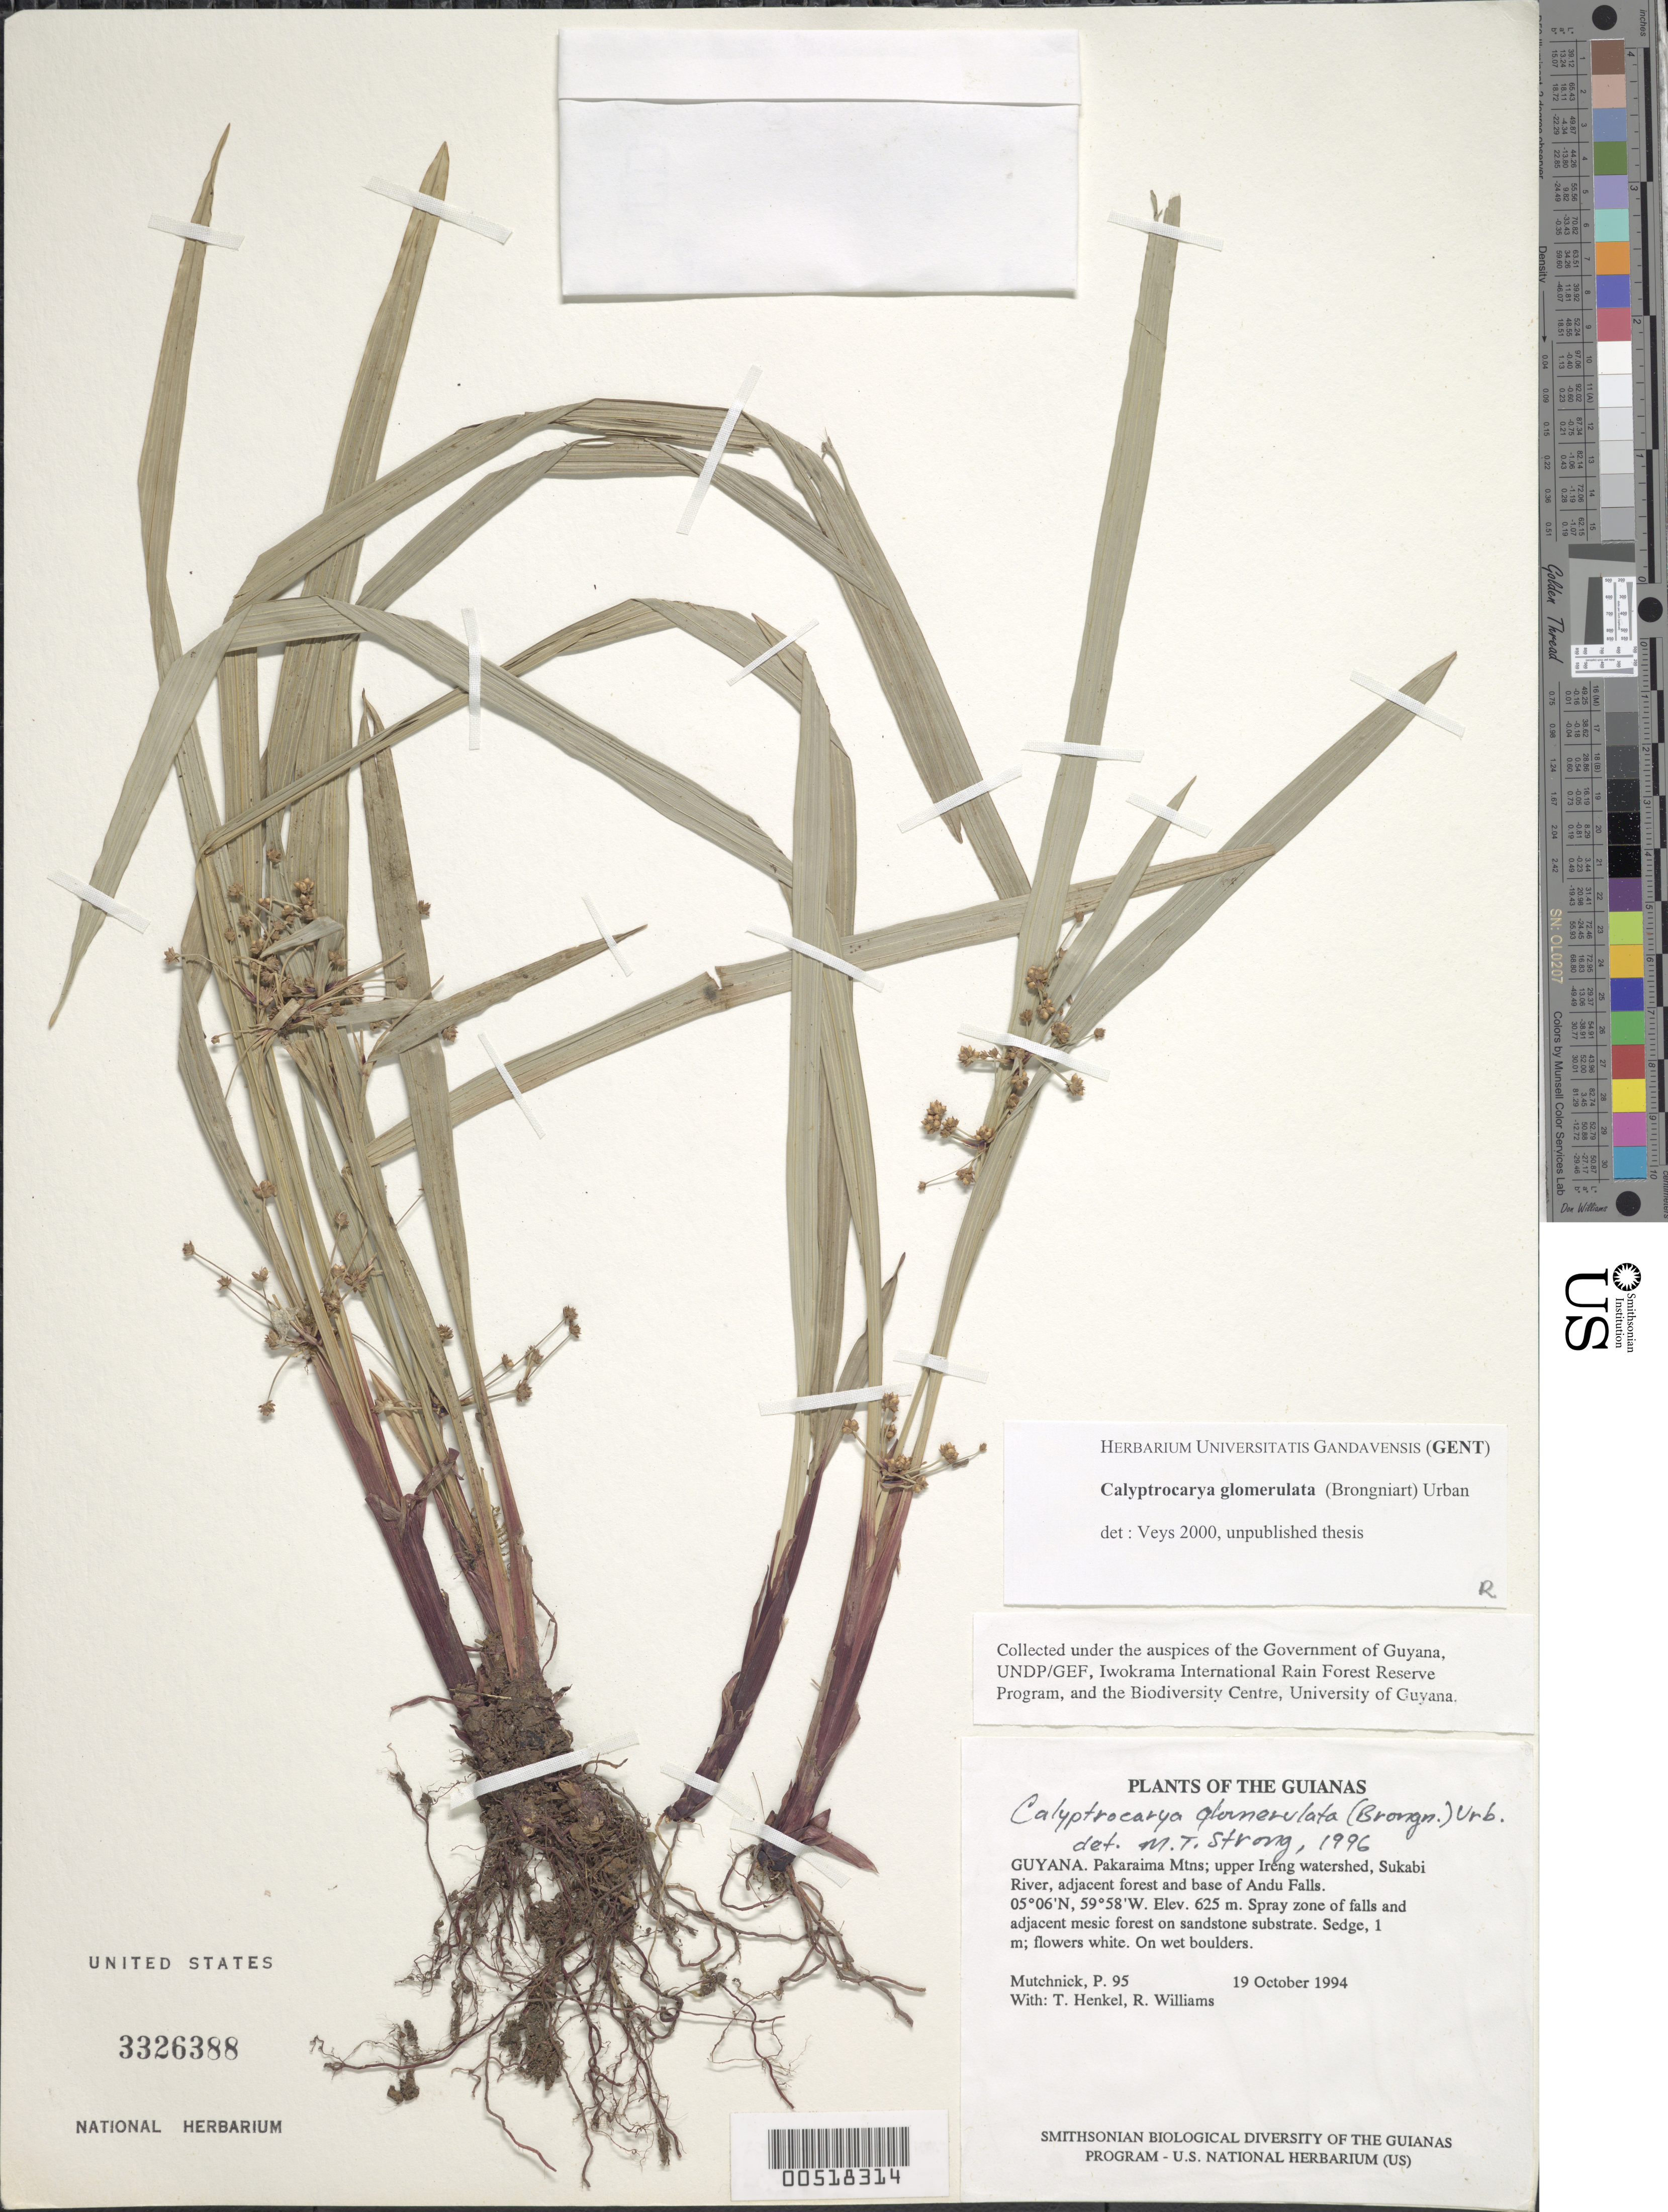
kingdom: Plantae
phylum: Tracheophyta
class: Liliopsida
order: Poales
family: Cyperaceae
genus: Calyptrocarya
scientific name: Calyptrocarya glomerulata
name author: (Brongn.) Urb.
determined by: Strong, M. T., (US), Smithsonian Institution - National Museum of Natural History (UNITED STATES)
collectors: P. Mutchnick, T. Henkel & R. Williams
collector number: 95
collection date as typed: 19 October 1994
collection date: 1994-10-19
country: Guyana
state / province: Potaro-Siparuni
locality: Pakaraima Mtns; upper Ireng watershed, Sukabi River, adjacent forest and base of Andu Falls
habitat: Spray zone of falls and adjacent mesic forest on sandstone substrate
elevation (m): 625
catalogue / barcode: US 3326388